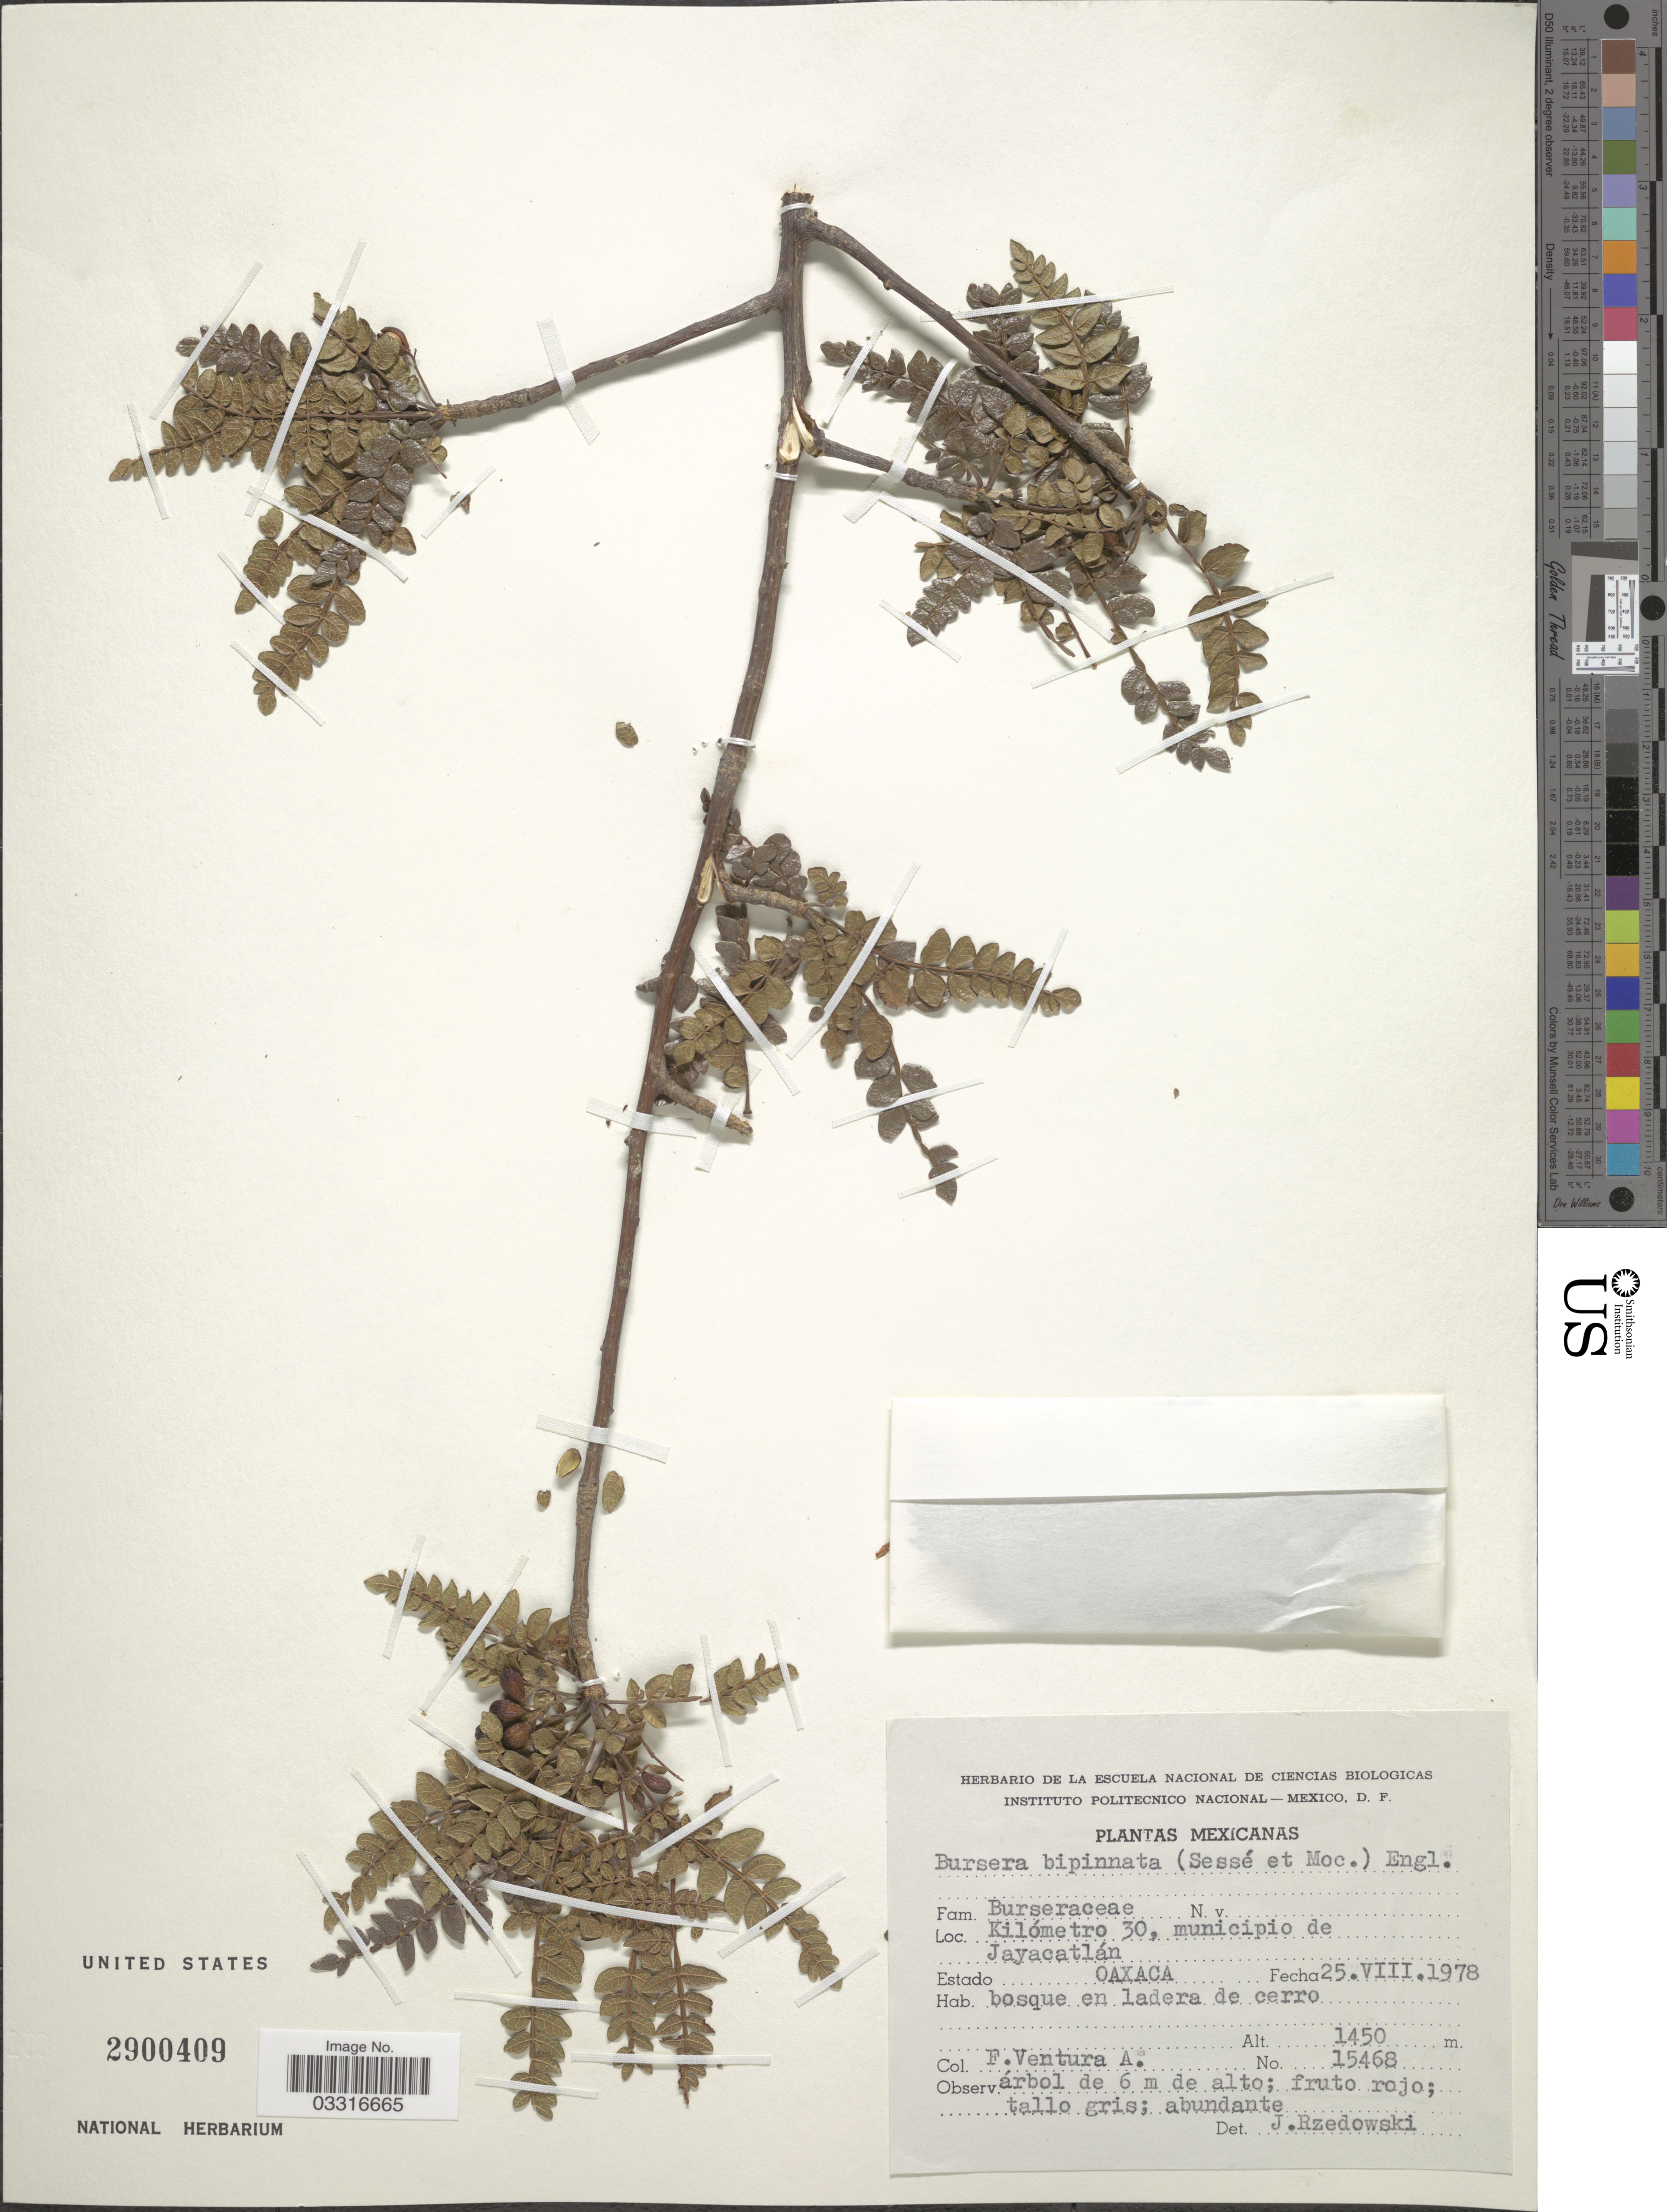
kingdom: Plantae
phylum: Tracheophyta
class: Magnoliopsida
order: Sapindales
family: Burseraceae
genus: Bursera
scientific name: Bursera bipinnata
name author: Engl.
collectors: F. Ventura A.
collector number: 15468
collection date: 1978-07-25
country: Mexico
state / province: Oaxaca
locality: Kilómetro 30, municipio de Jayacatlán.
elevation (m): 1450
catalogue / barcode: US 2900409